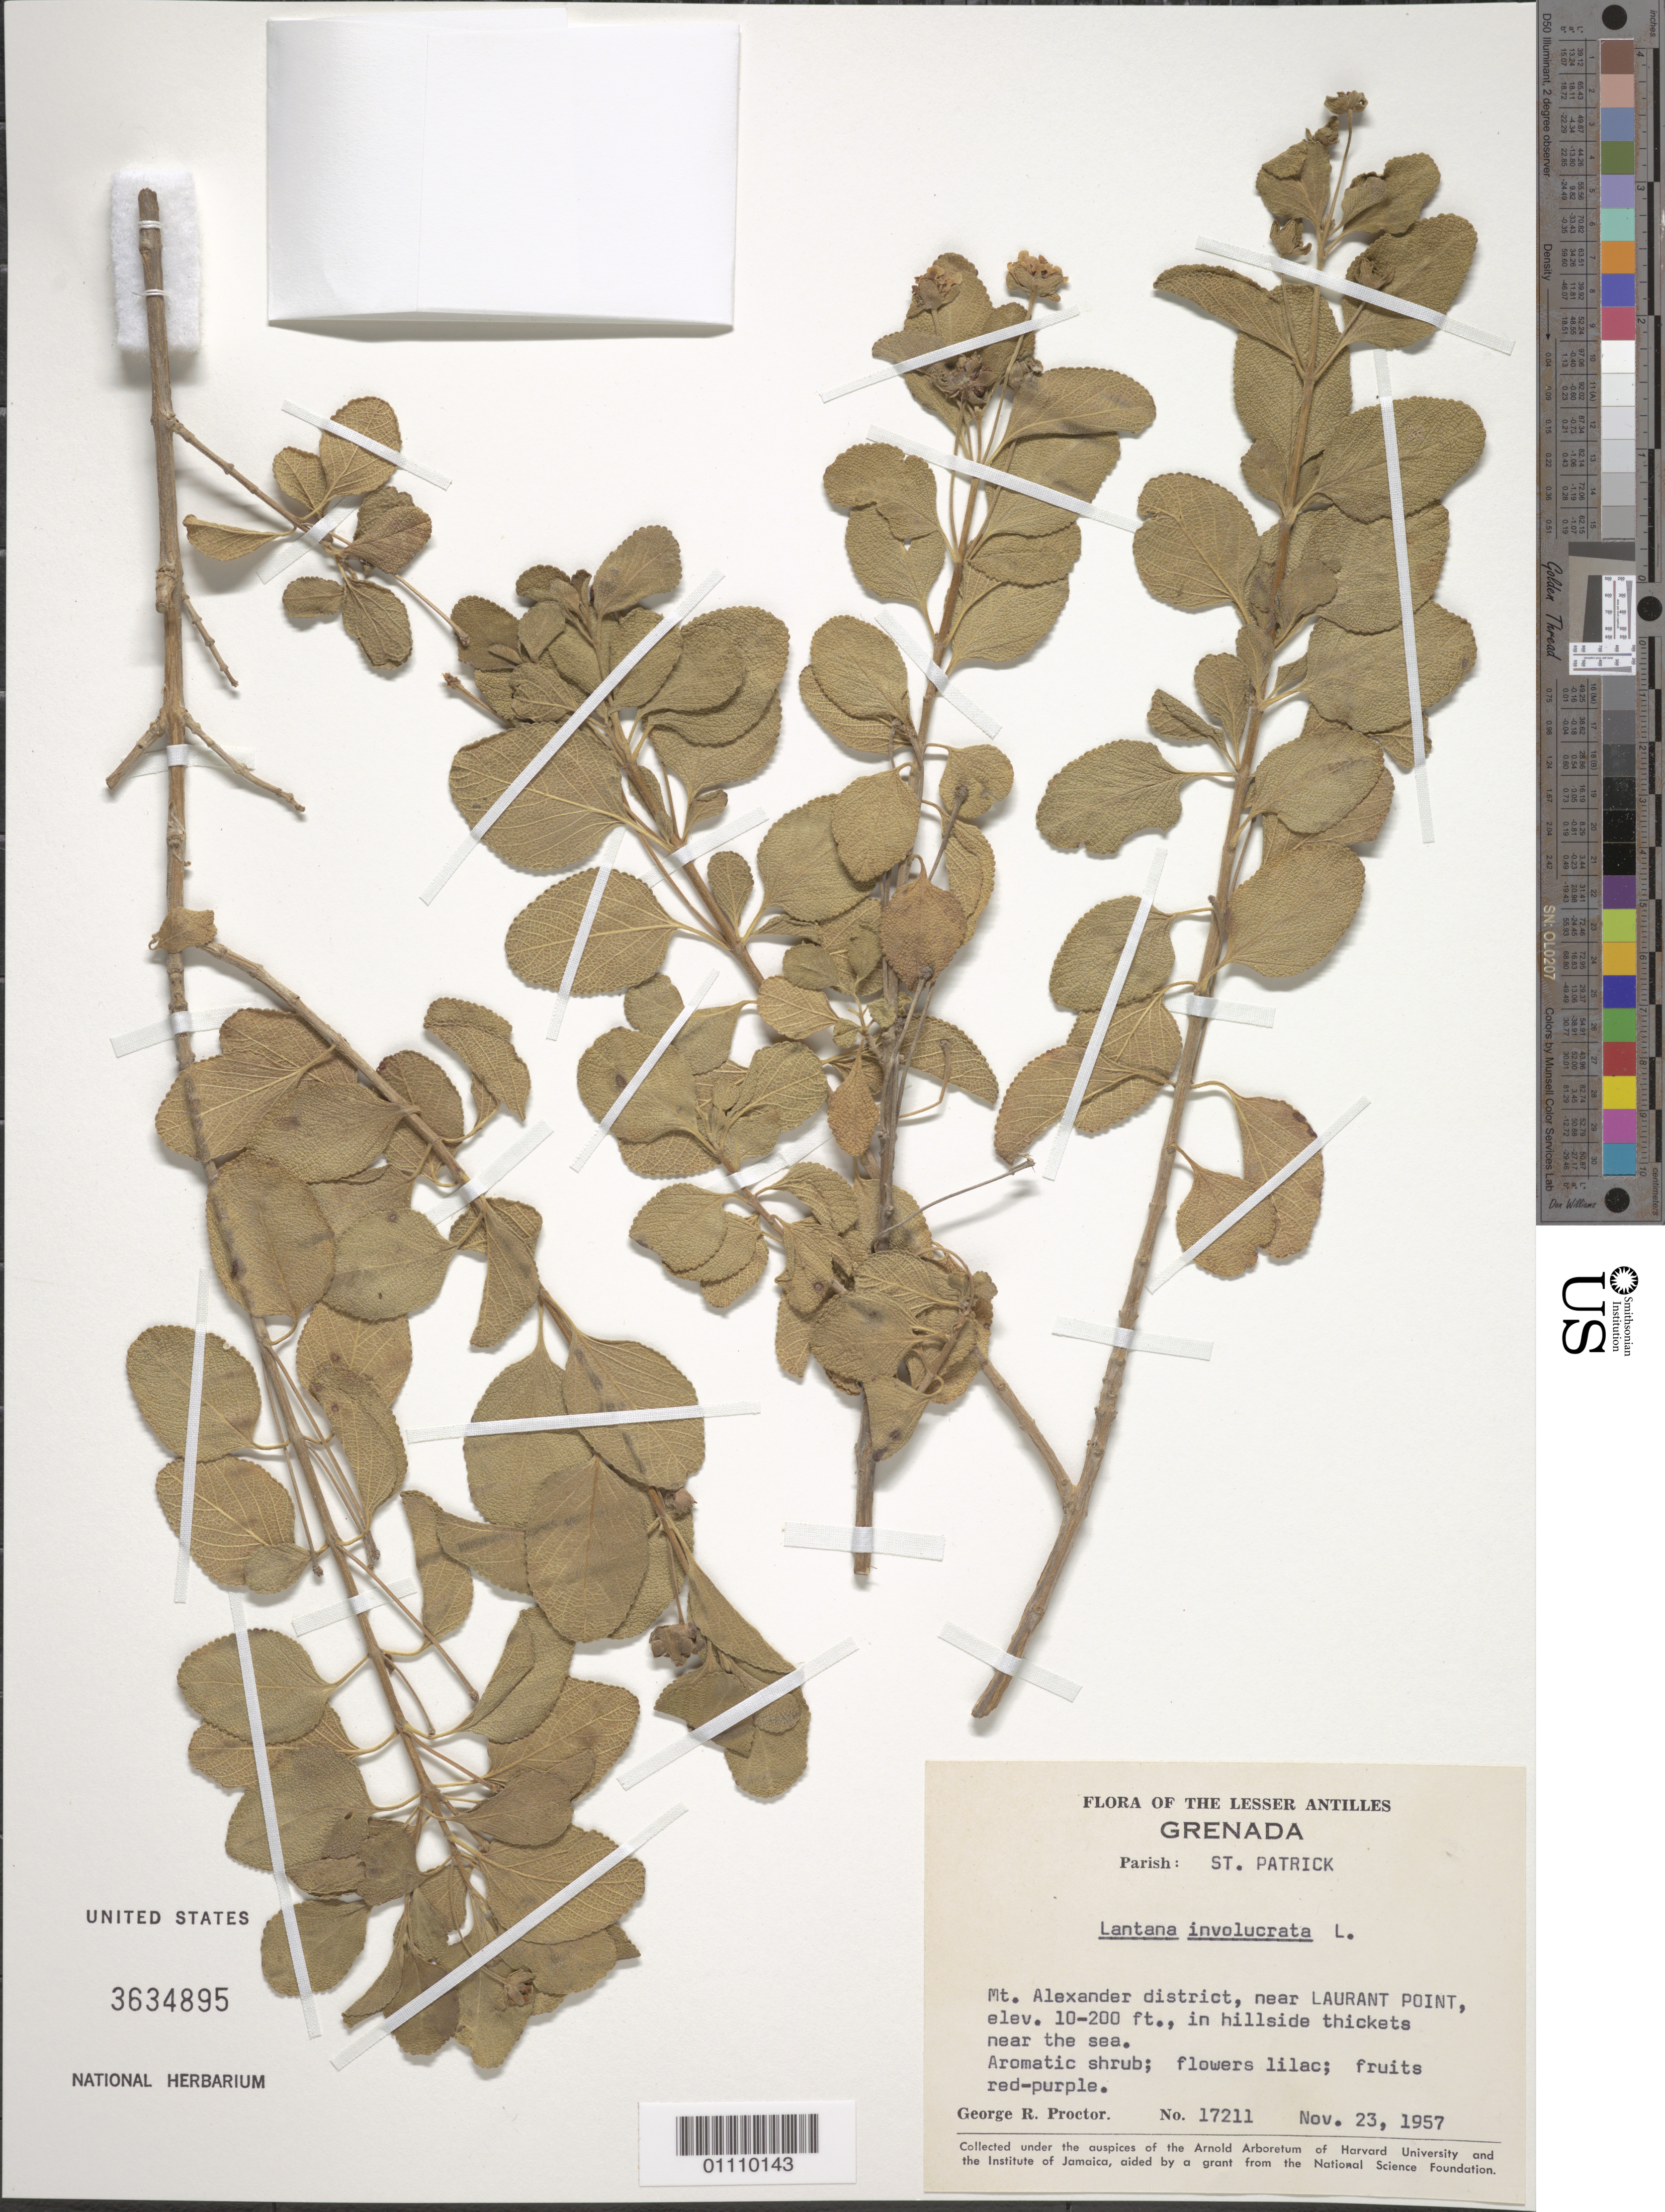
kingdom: Plantae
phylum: Tracheophyta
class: Magnoliopsida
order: Lamiales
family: Verbenaceae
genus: Lantana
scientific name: Lantana involucrata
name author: L.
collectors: G. R. Proctor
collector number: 17211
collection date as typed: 23 Nov 1957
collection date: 1957-11-23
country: Grenada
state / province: Saint Patrick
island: Grenada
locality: Mt. Alexander District, near Laurant Point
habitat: In hillside thickets near the sea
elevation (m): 3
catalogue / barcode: US 3634895